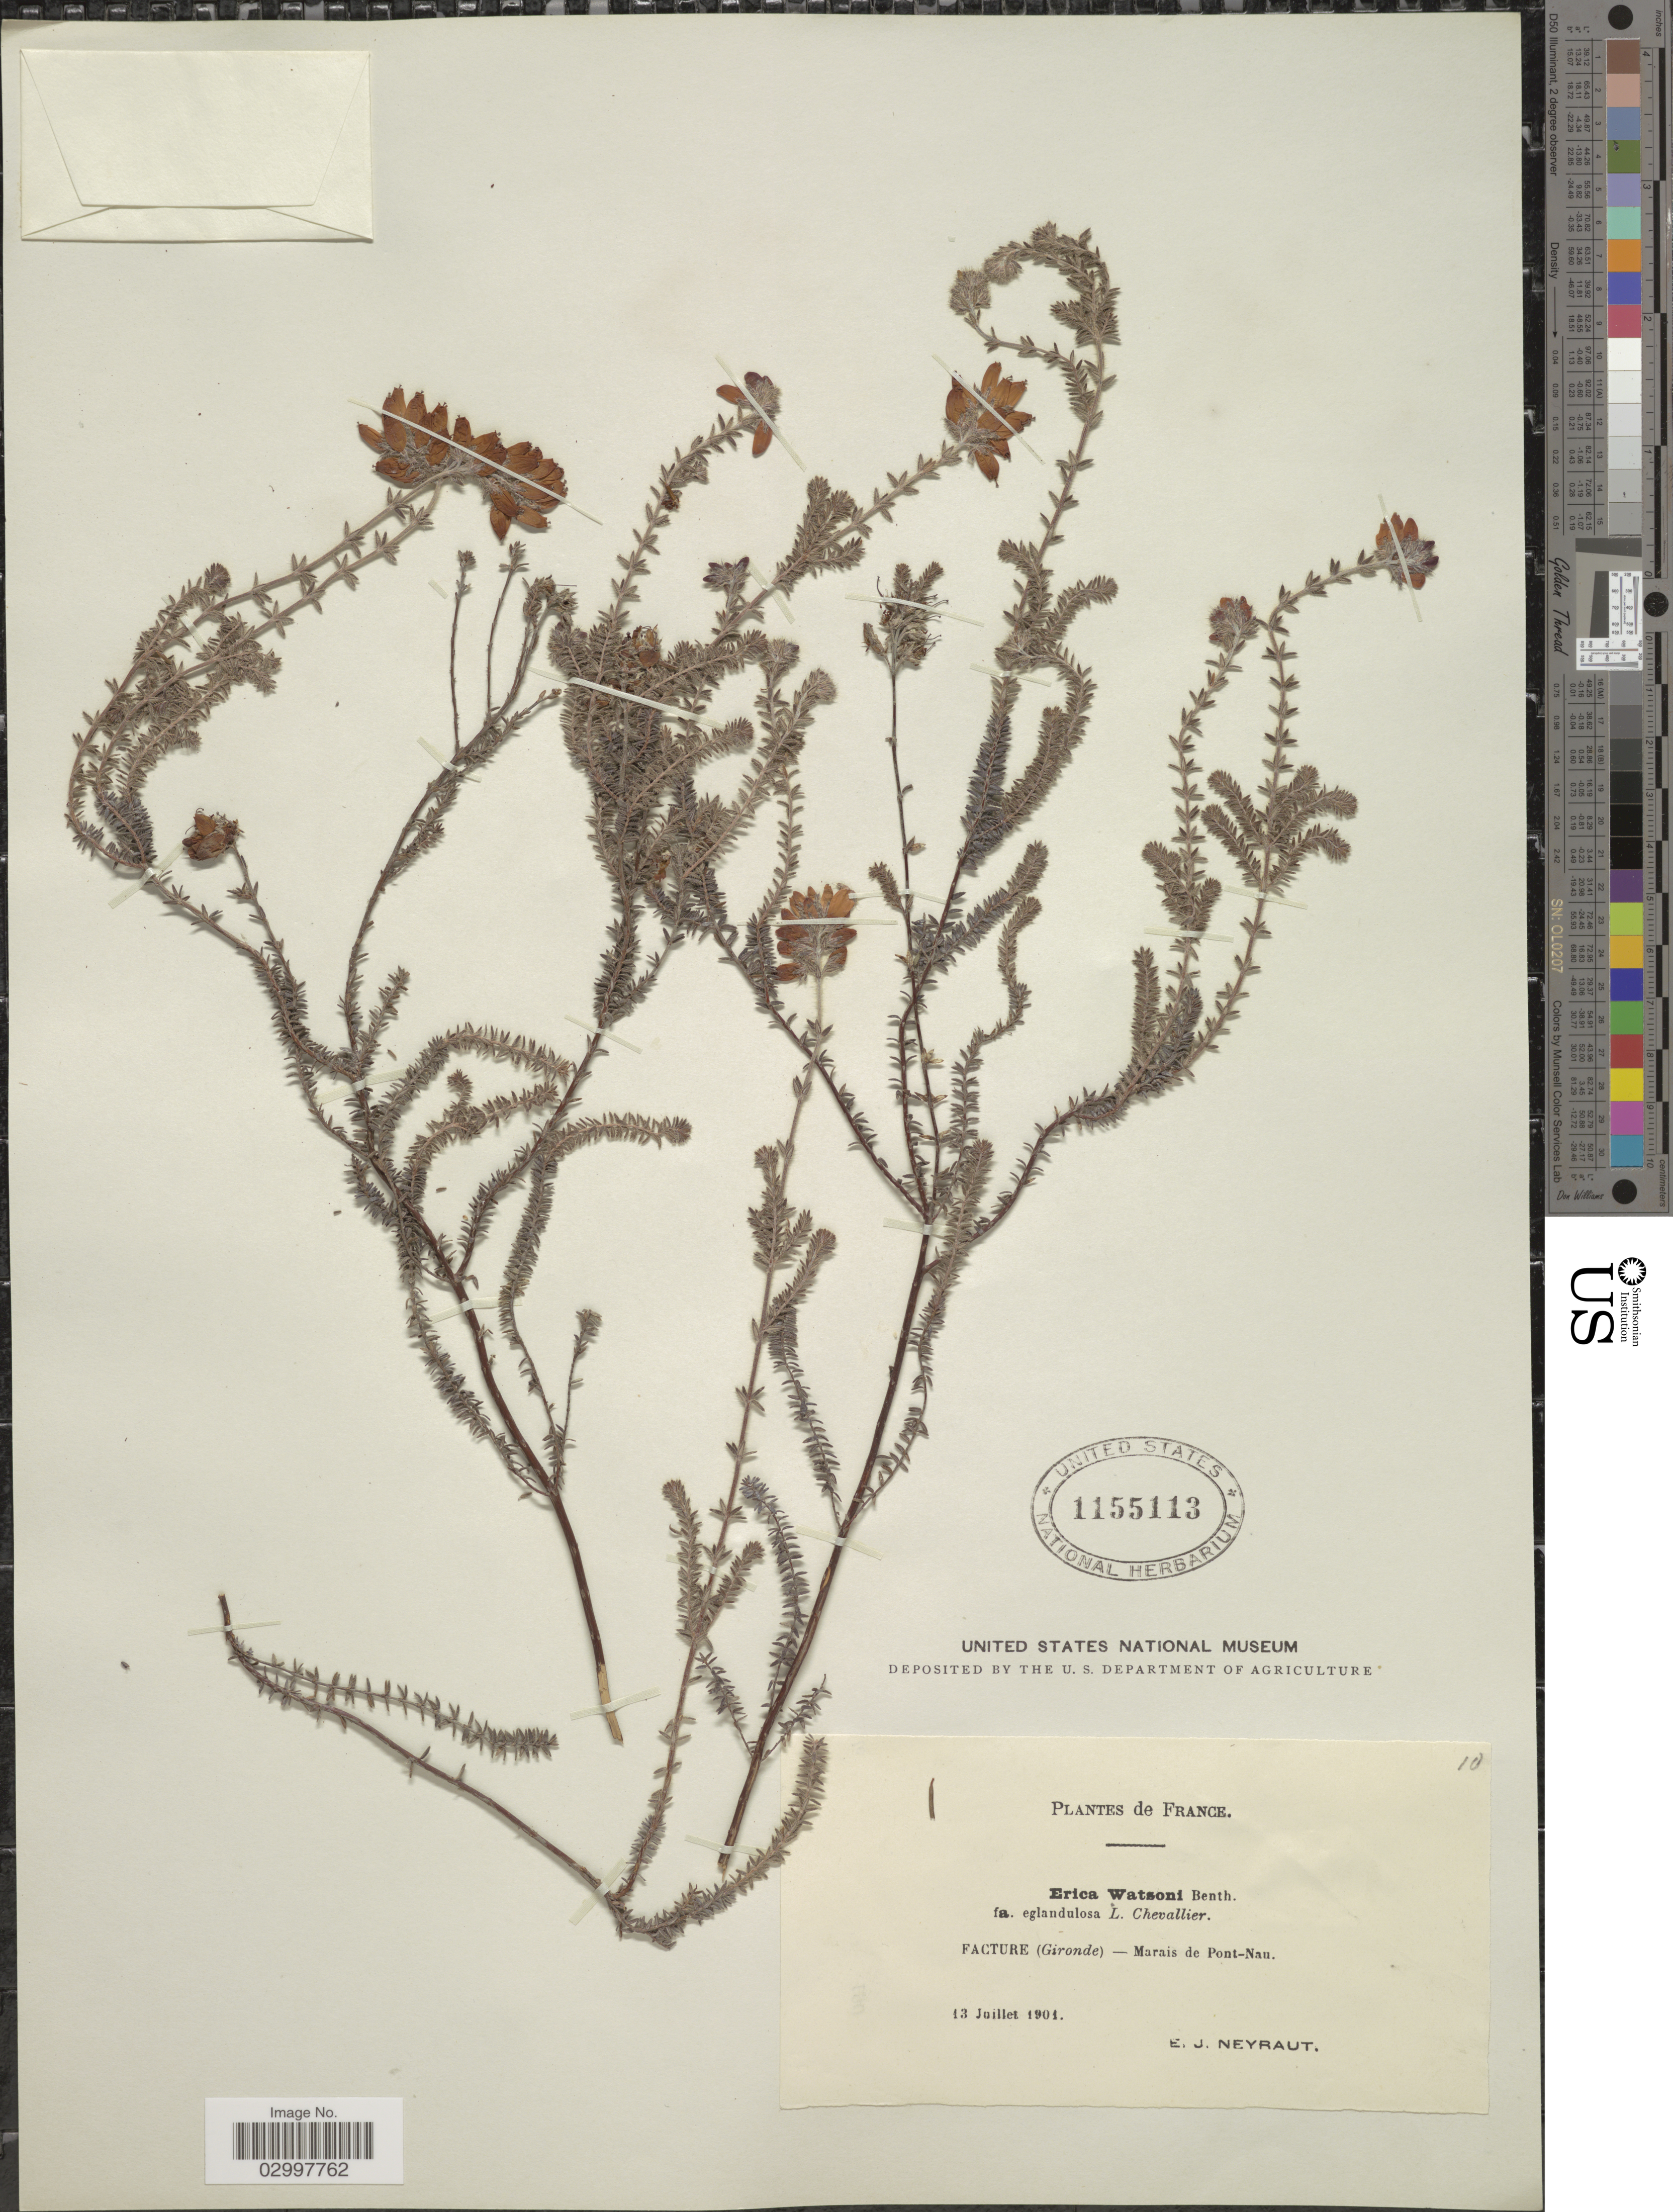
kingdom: Plantae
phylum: Tracheophyta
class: Magnoliopsida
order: Ericales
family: Ericaceae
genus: Erica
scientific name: Erica x watsonii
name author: Benth.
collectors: E. Neyraut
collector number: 10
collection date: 1901-07-13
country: France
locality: Facture (Gironde) - Marais de Pont-Nau.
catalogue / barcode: US 1155113